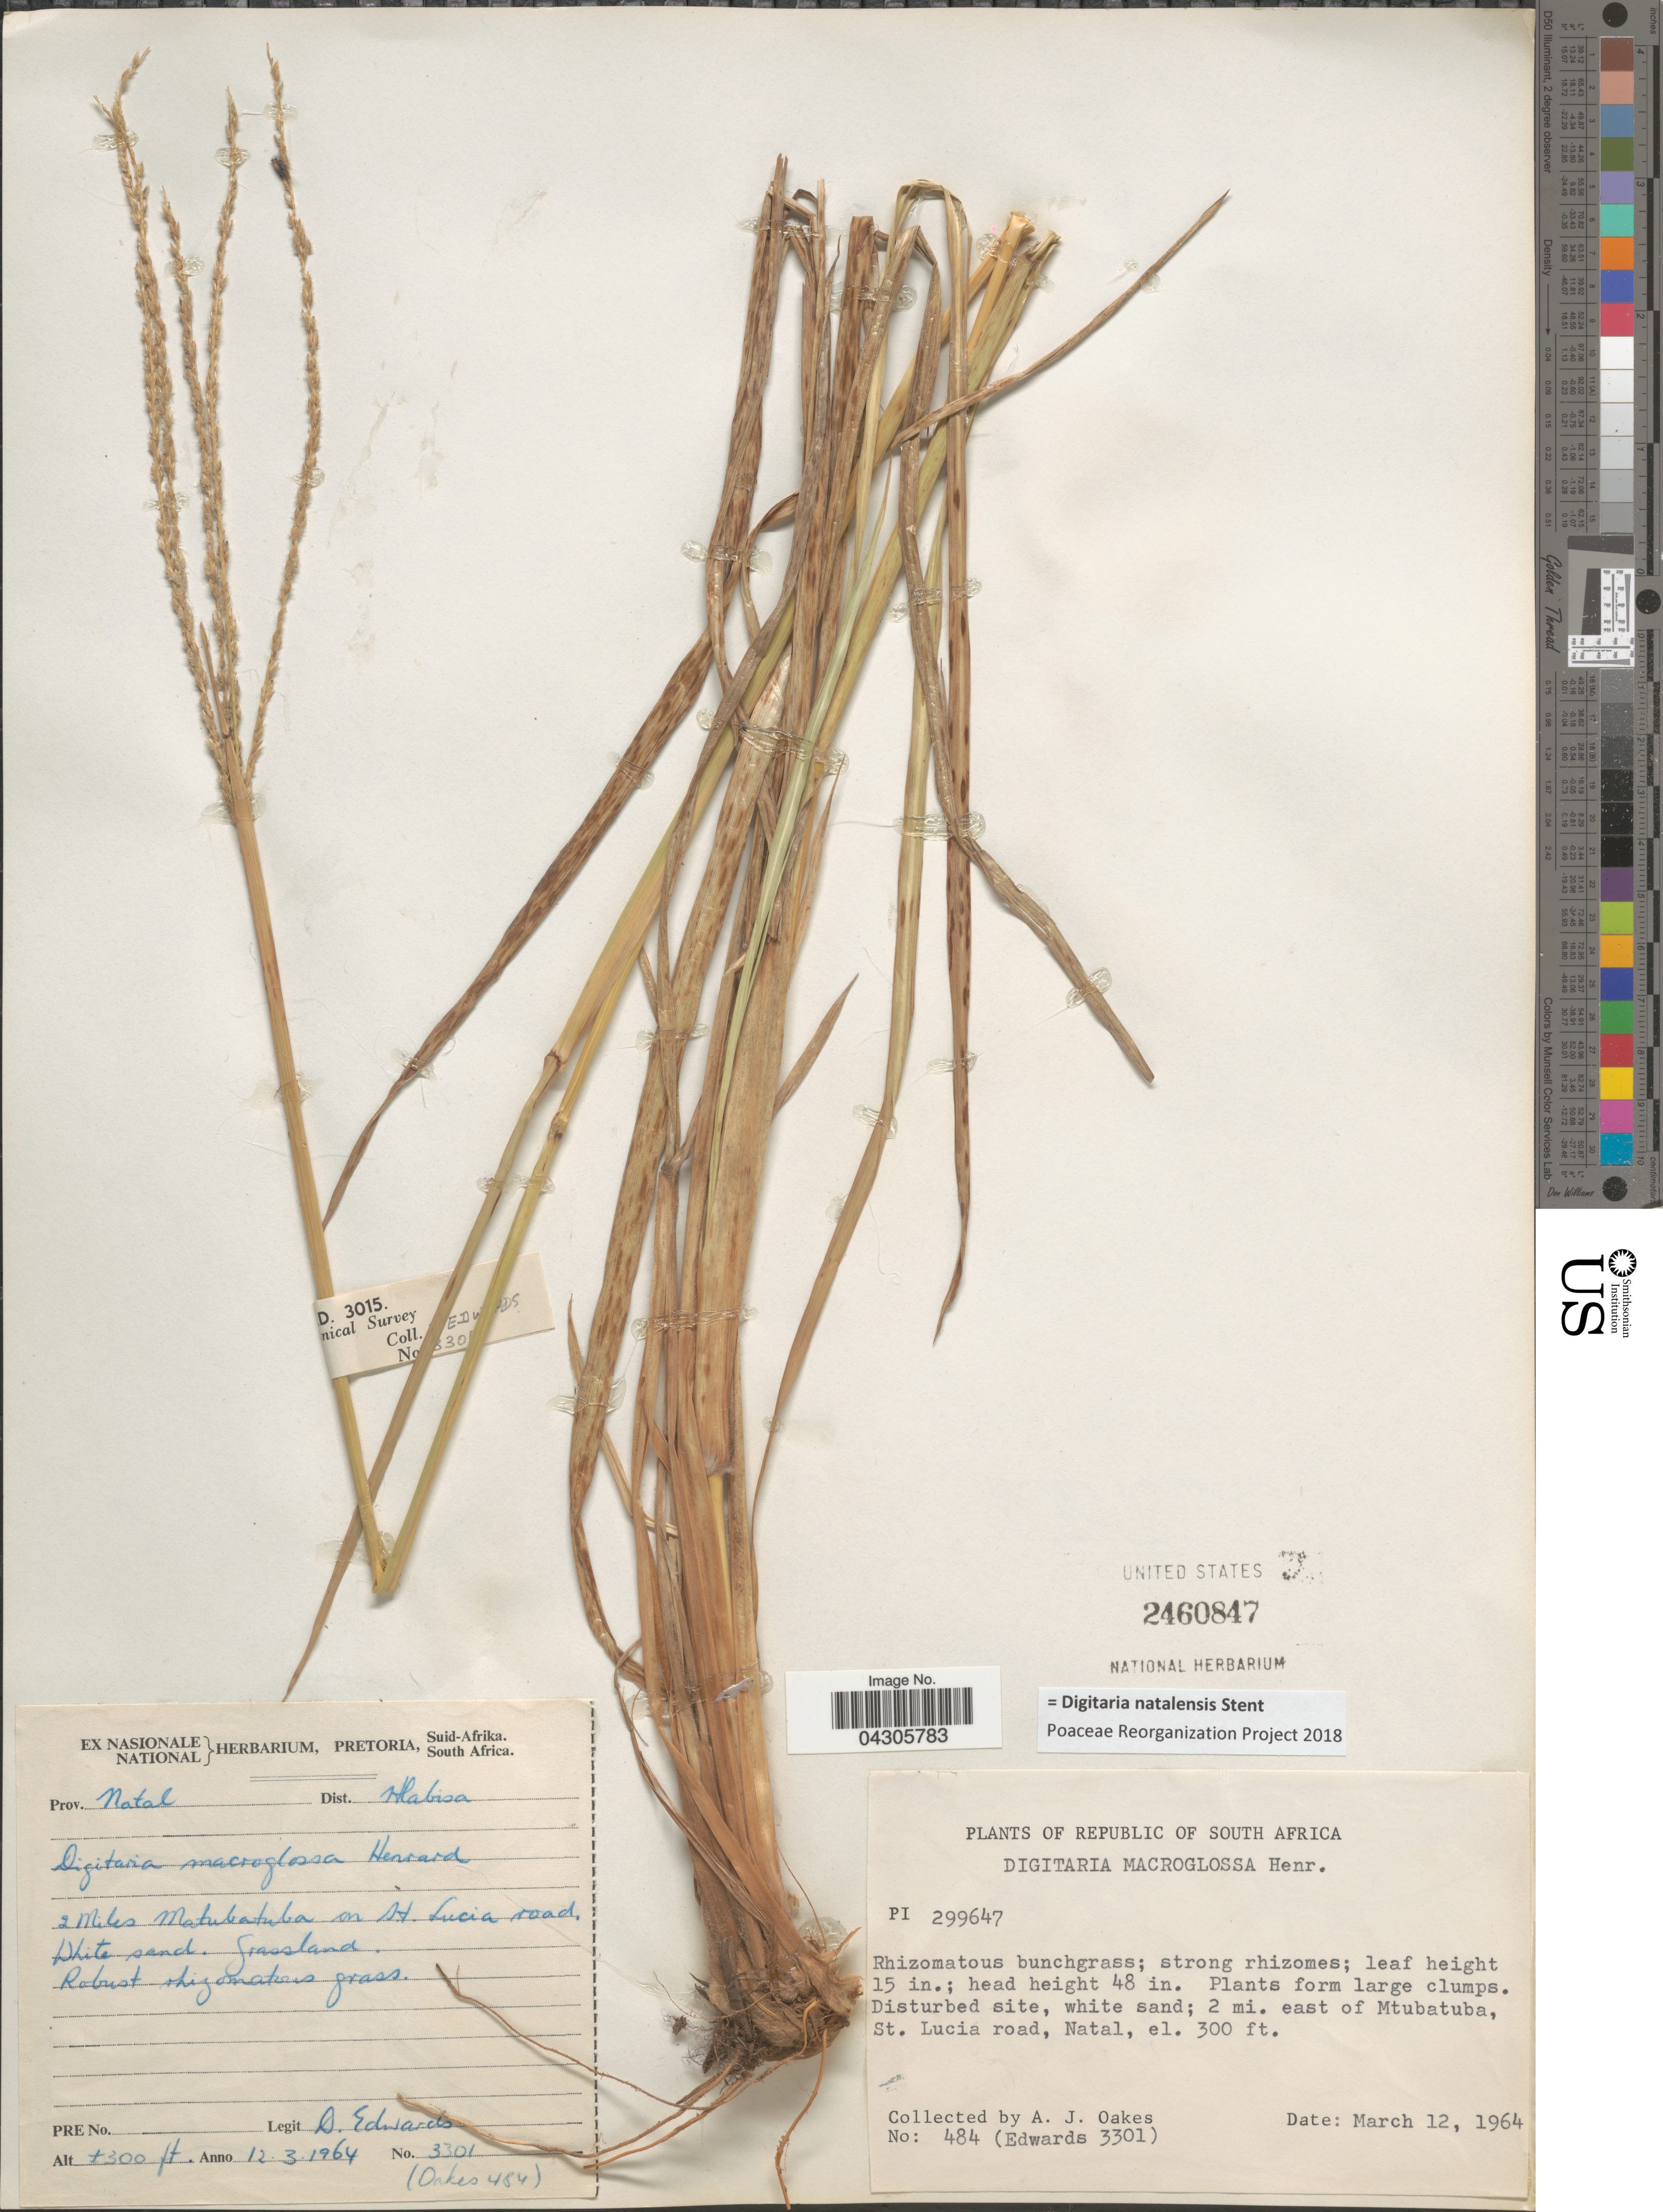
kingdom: Plantae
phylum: Tracheophyta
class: Liliopsida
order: Poales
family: Poaceae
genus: Digitaria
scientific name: Digitaria natalensis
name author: Stent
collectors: D. Edwards & A. Oakes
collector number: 484/3301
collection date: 1964-03-12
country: South Africa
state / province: KwaZulu-Natal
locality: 2 mi. east of Mtubatuba, St. Lucia road, Natal.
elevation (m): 91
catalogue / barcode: US 2460847